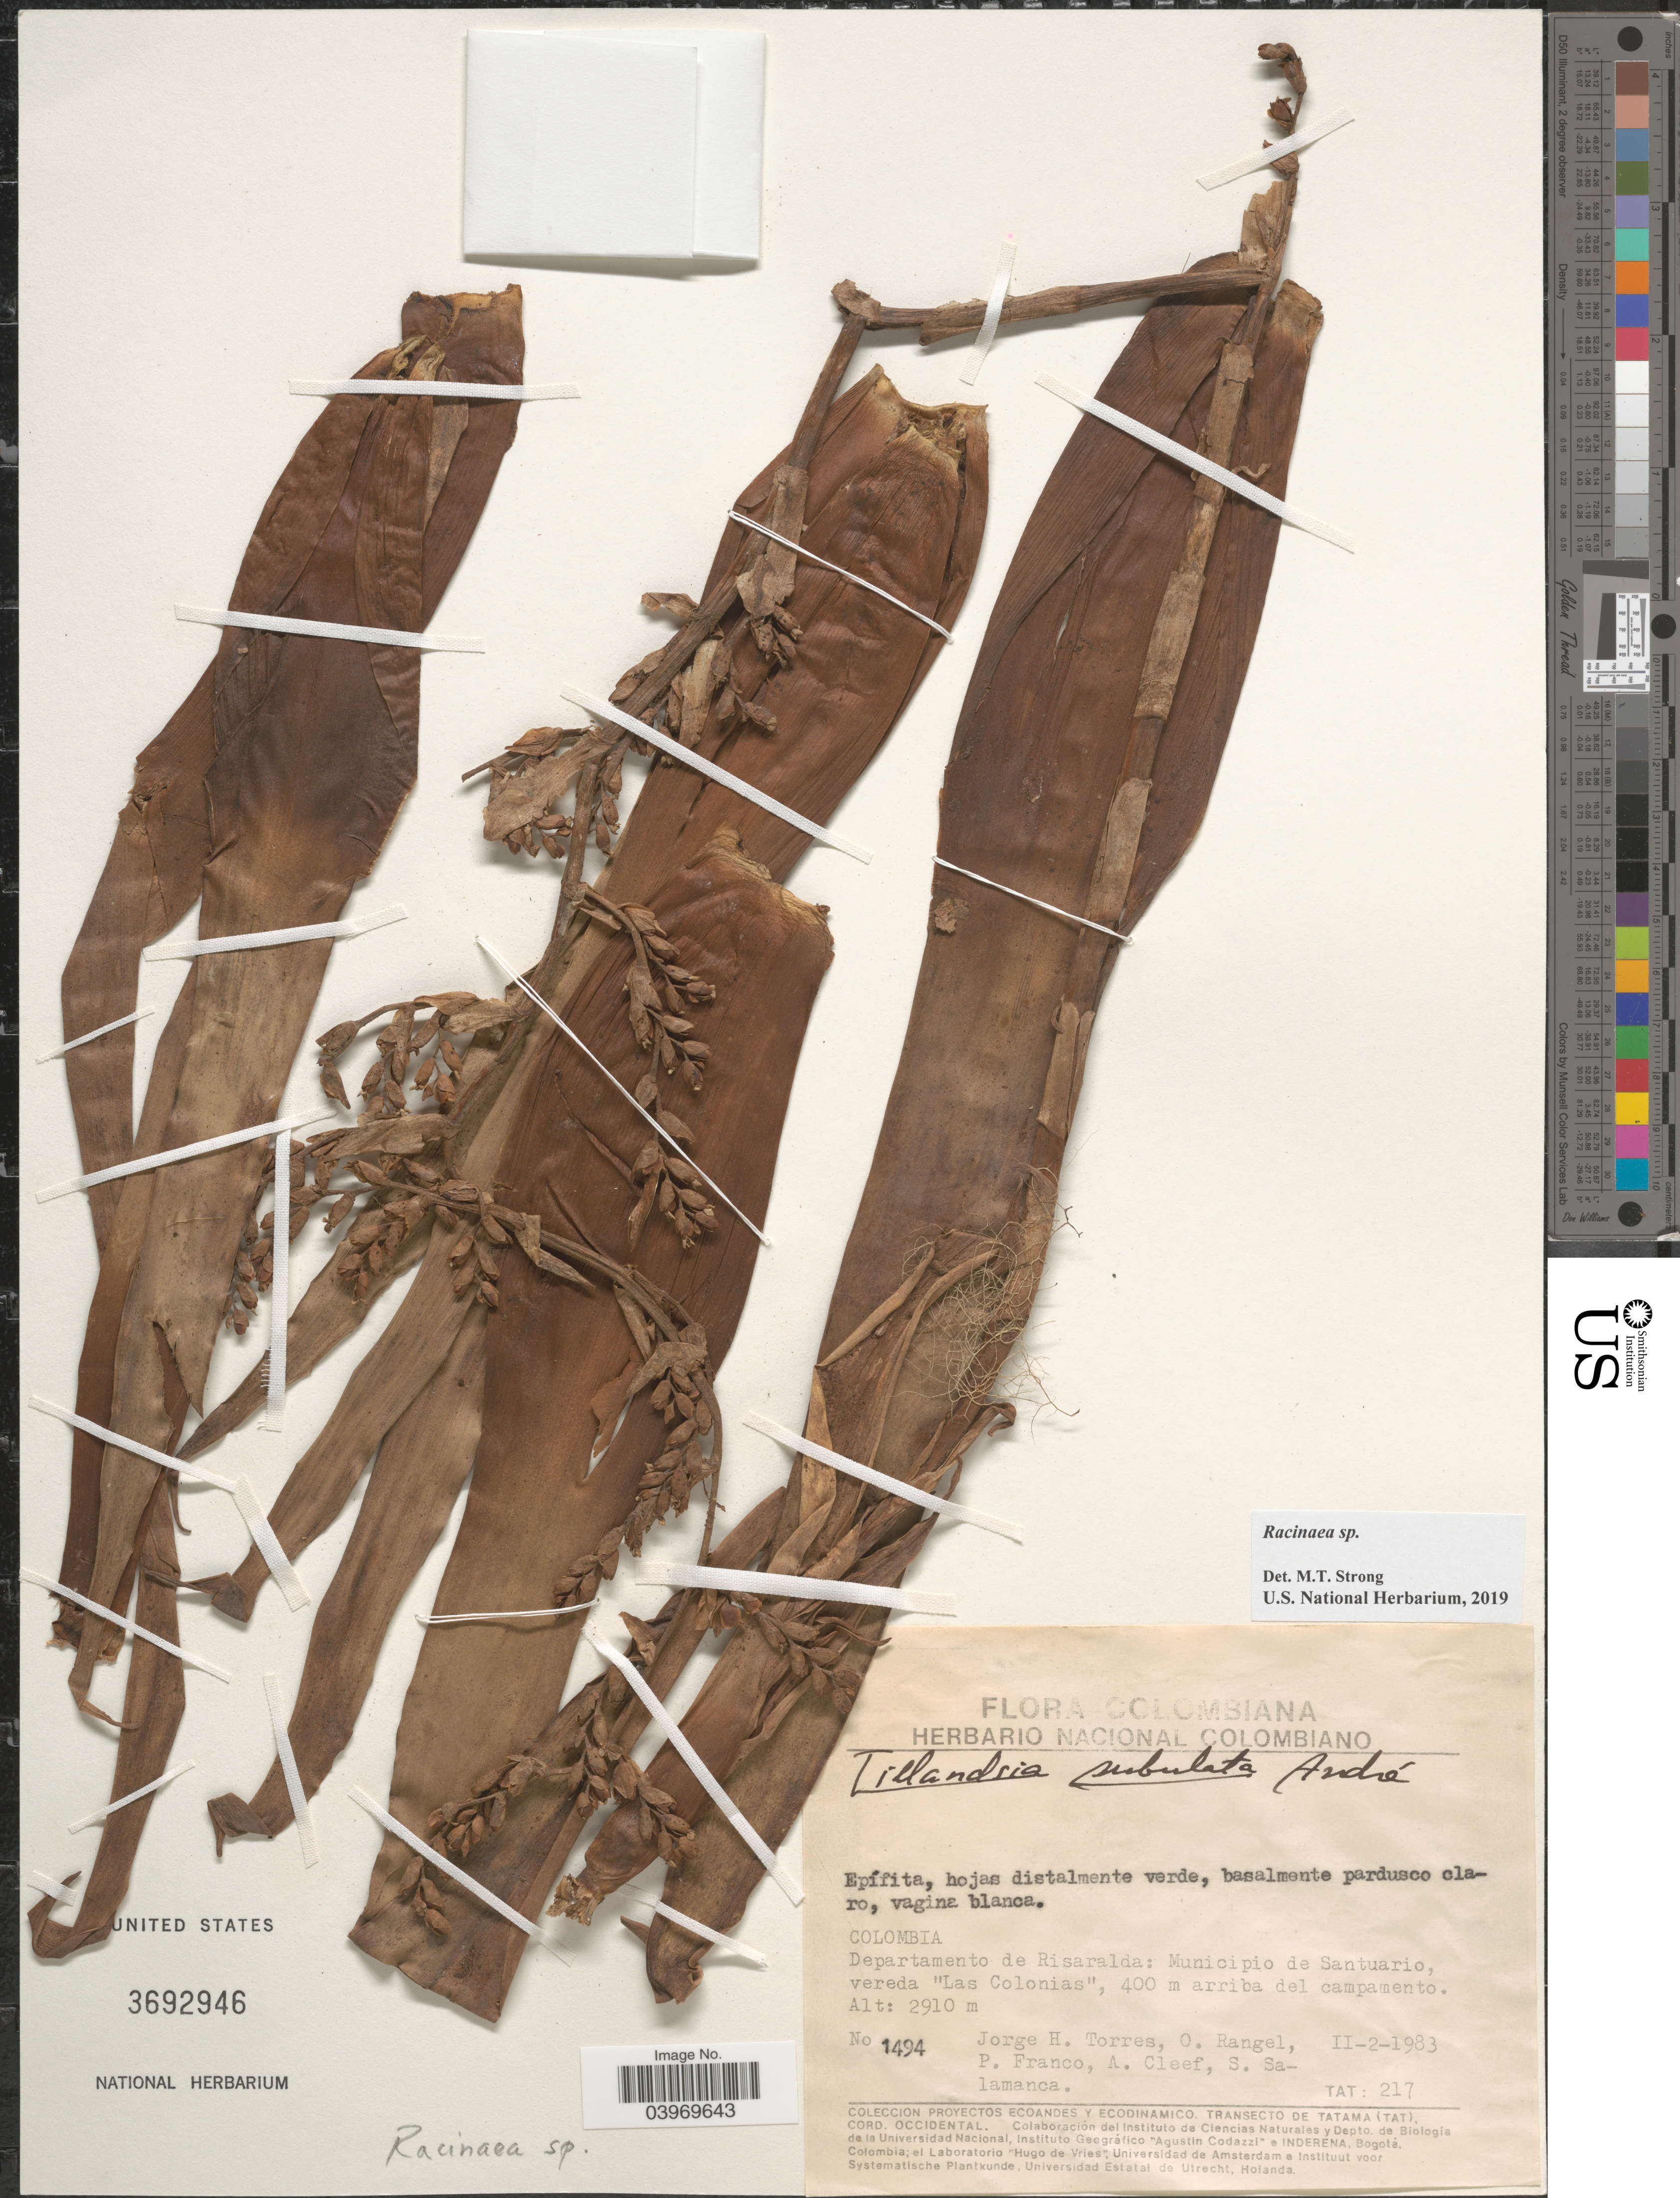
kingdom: Plantae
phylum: Tracheophyta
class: Liliopsida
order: Poales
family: Bromeliaceae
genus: Racinaea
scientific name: Racinaea sp.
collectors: J. H. Torres, O. Rangel, P. Franco, A. M. Cleef & S. Salamanca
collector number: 1494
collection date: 1983-02-02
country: Colombia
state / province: Risaralda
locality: Departamento de Risaralda: Municipio de Santuario, vereda "Las Colonias", 400 m arriba del campamento.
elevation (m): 2910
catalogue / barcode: US 3692946